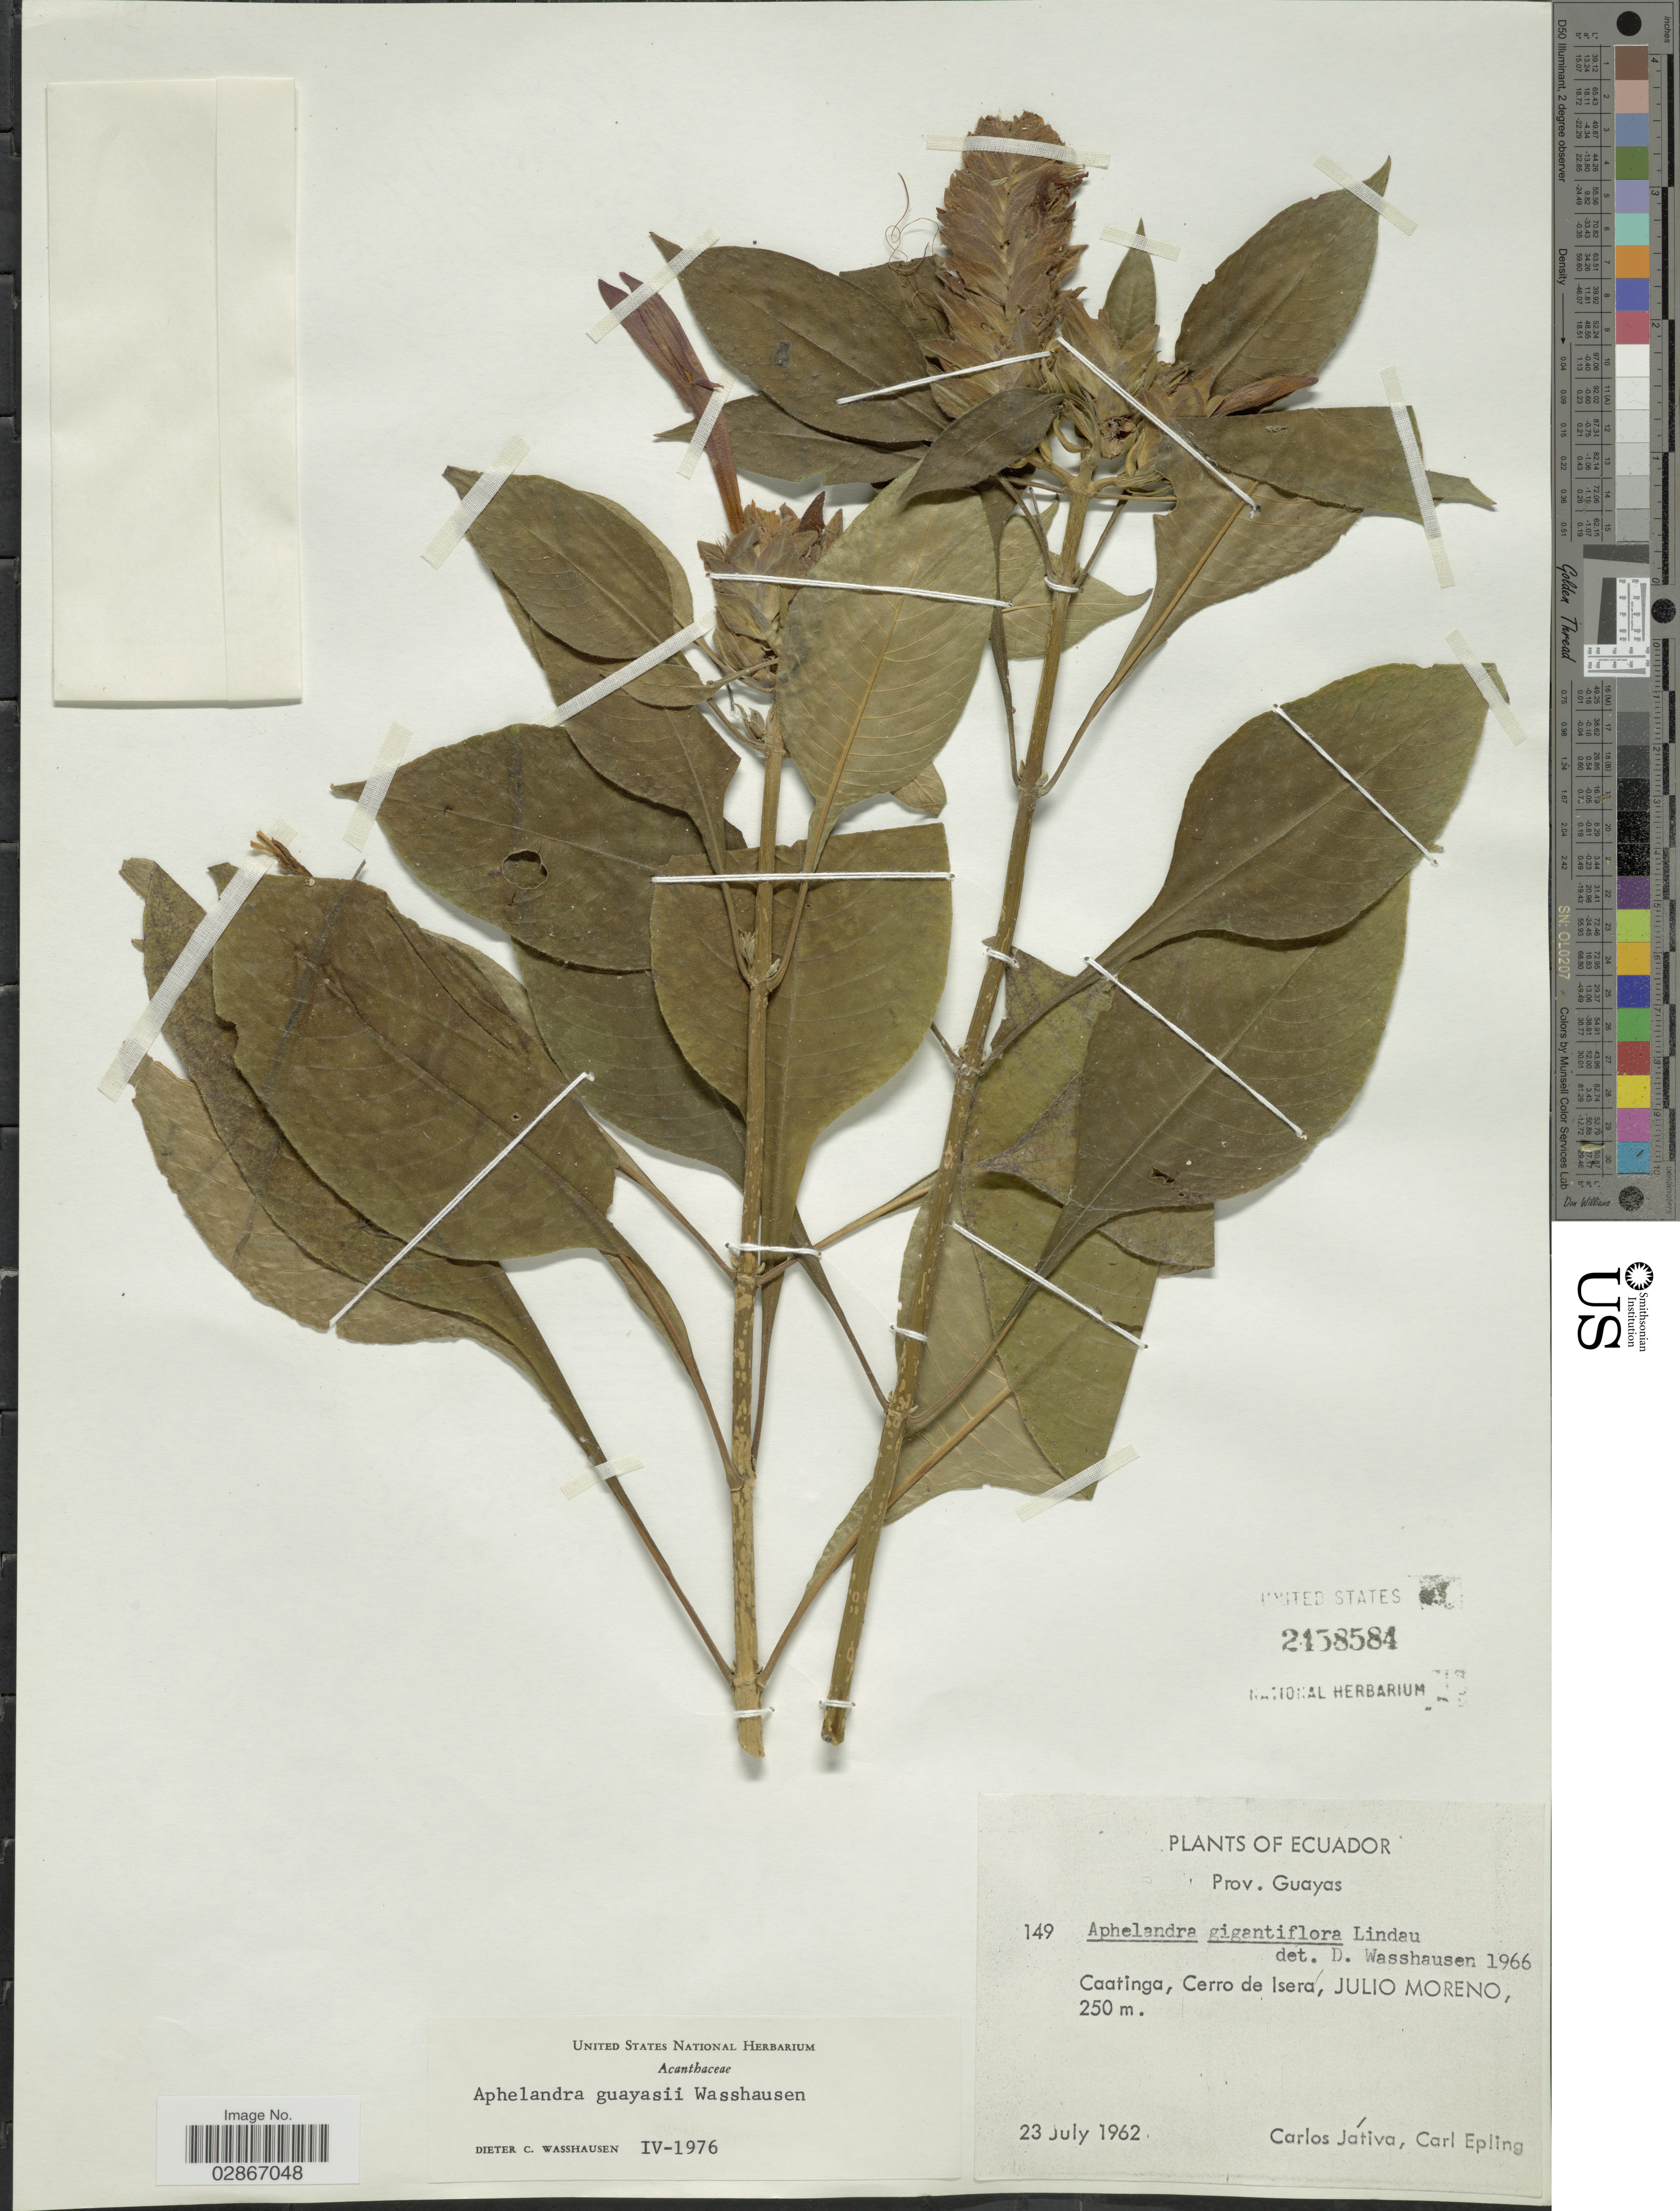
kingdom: Plantae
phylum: Tracheophyta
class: Magnoliopsida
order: Lamiales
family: Acanthaceae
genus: Aphelandra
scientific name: Aphelandra guayasii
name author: Wassh.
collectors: C. D. Játiva & C. C. Epling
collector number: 149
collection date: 1962-07-23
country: Ecuador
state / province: Guayas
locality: Caatinga, Cerro de Isera, Julio Moreno.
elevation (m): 250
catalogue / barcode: US 2458584